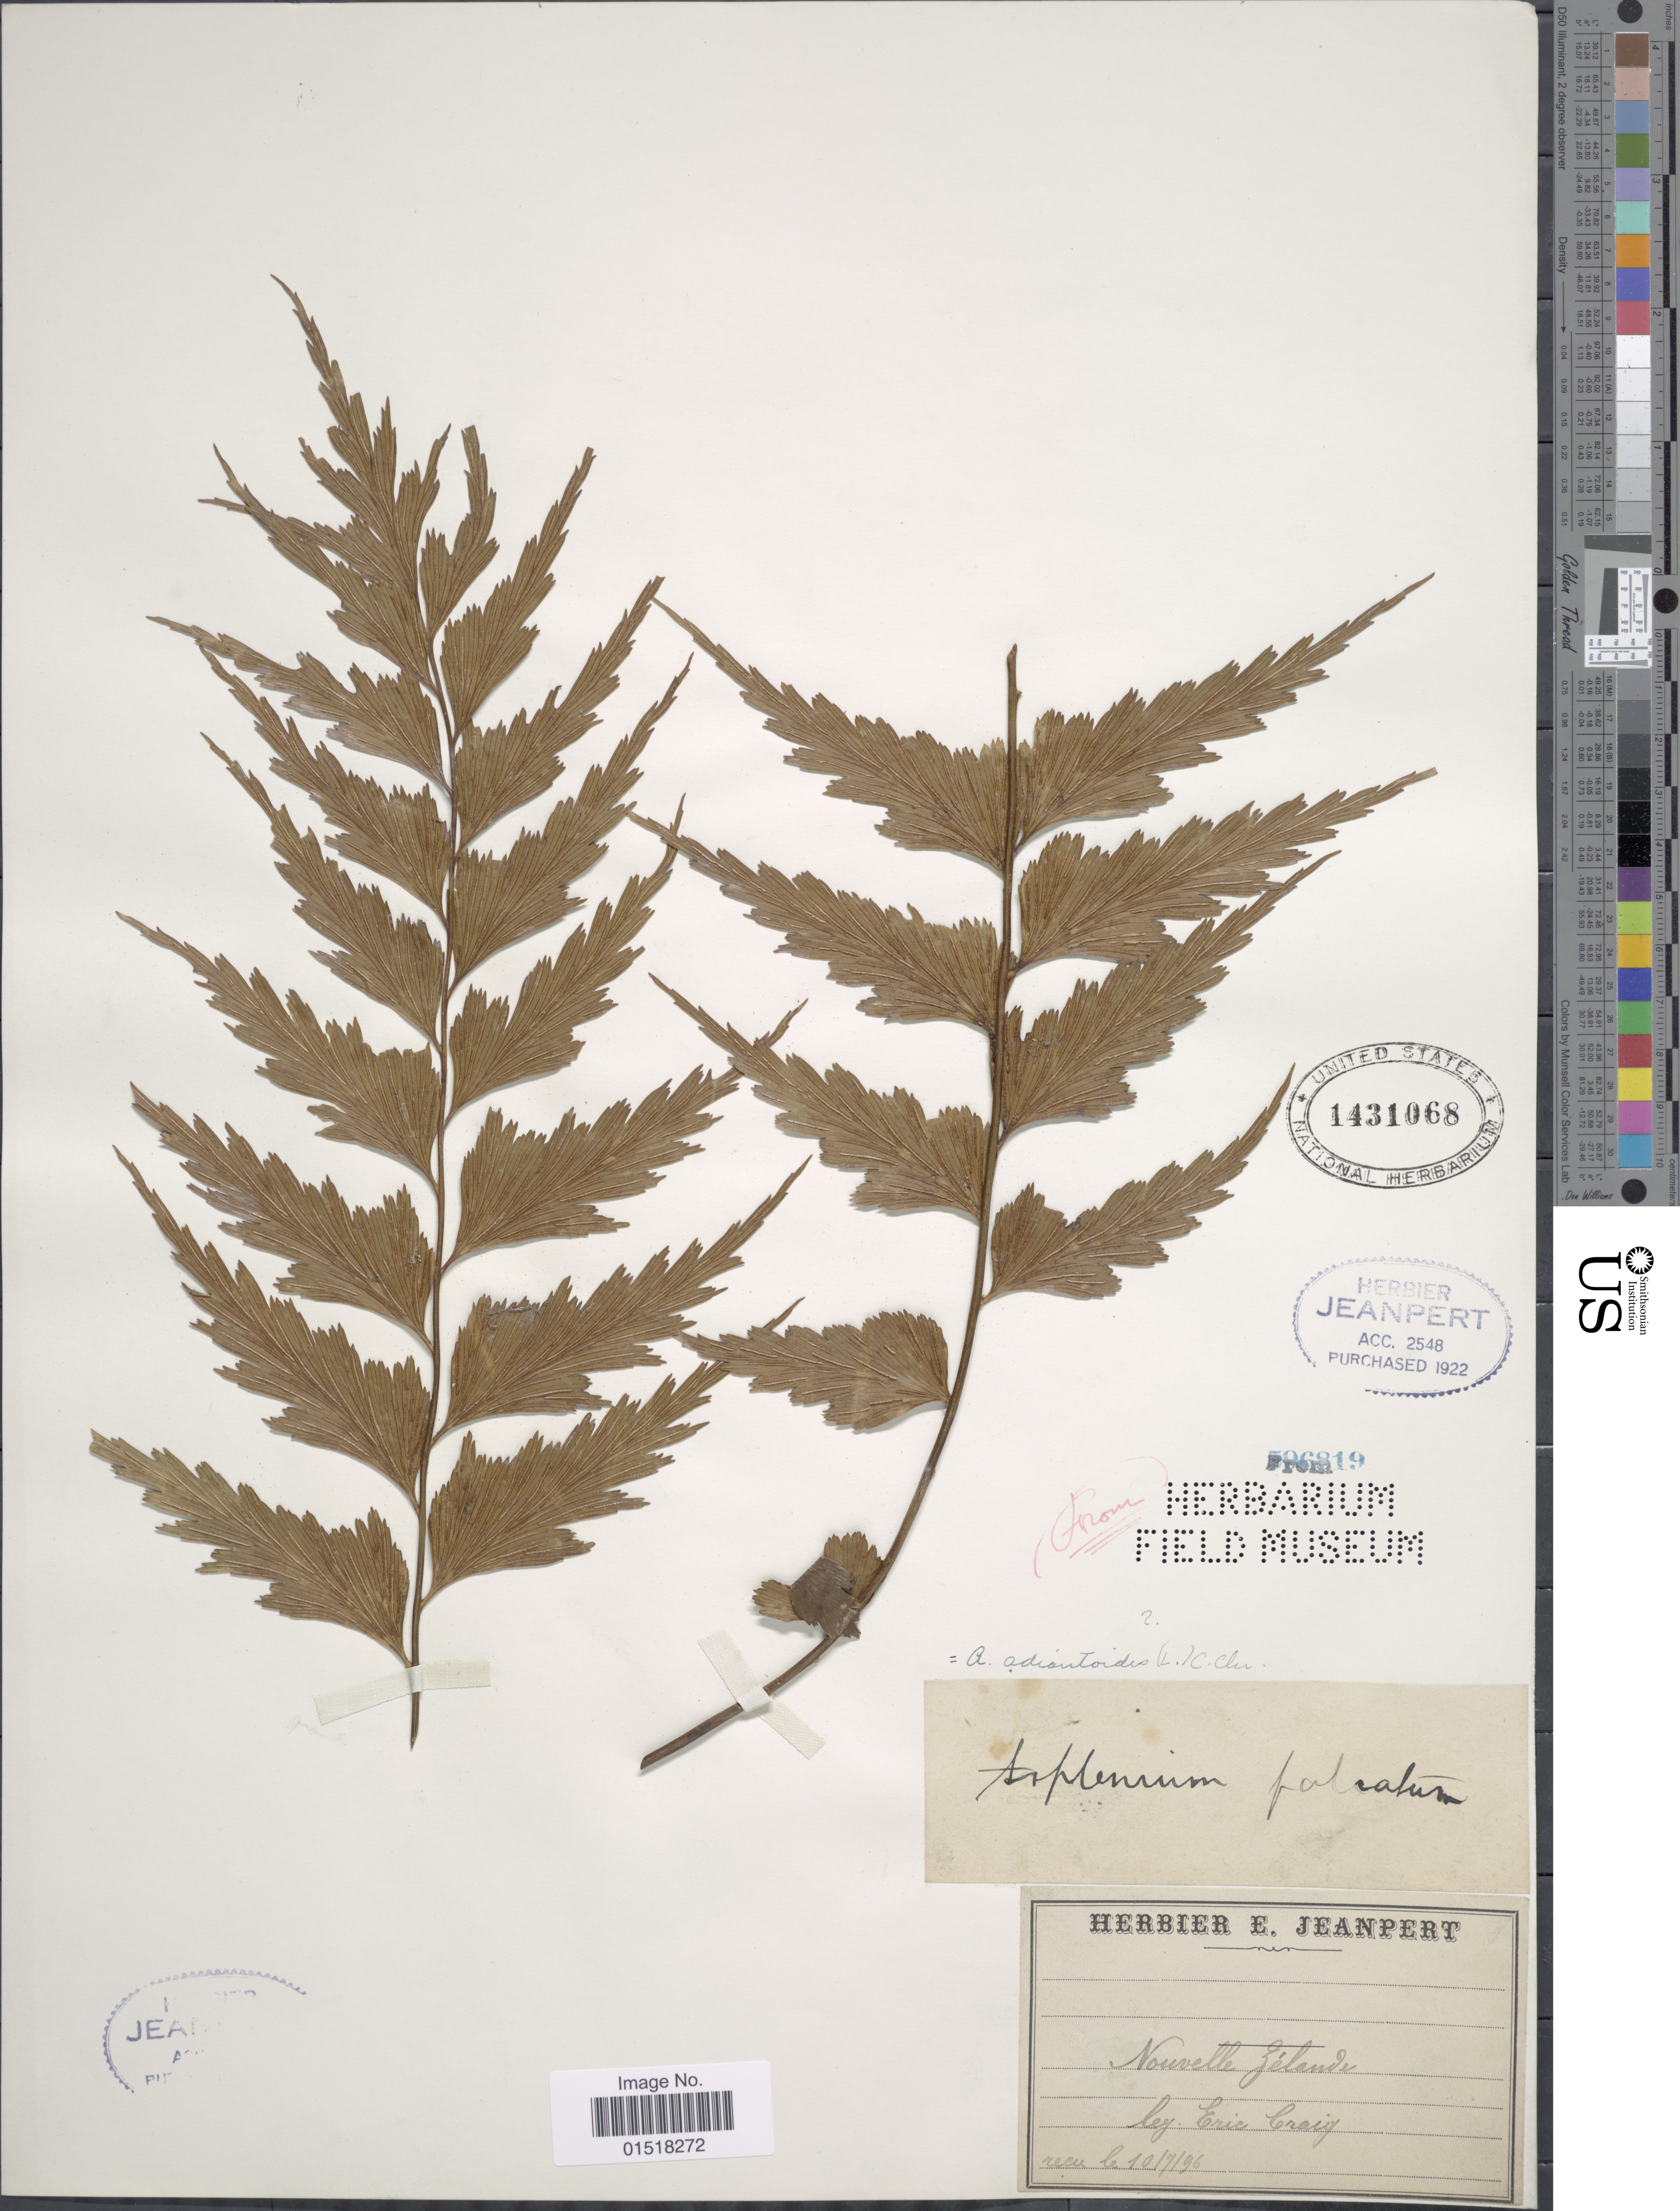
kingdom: Plantae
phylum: Tracheophyta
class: Polypodiopsida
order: Polypodiales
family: Aspleniaceae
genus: Asplenium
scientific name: Asplenium polyodon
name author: G. Forst.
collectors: E. Craig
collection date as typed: Transcribed d/m/y: 10/7/96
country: New Zealand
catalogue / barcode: US 1431068